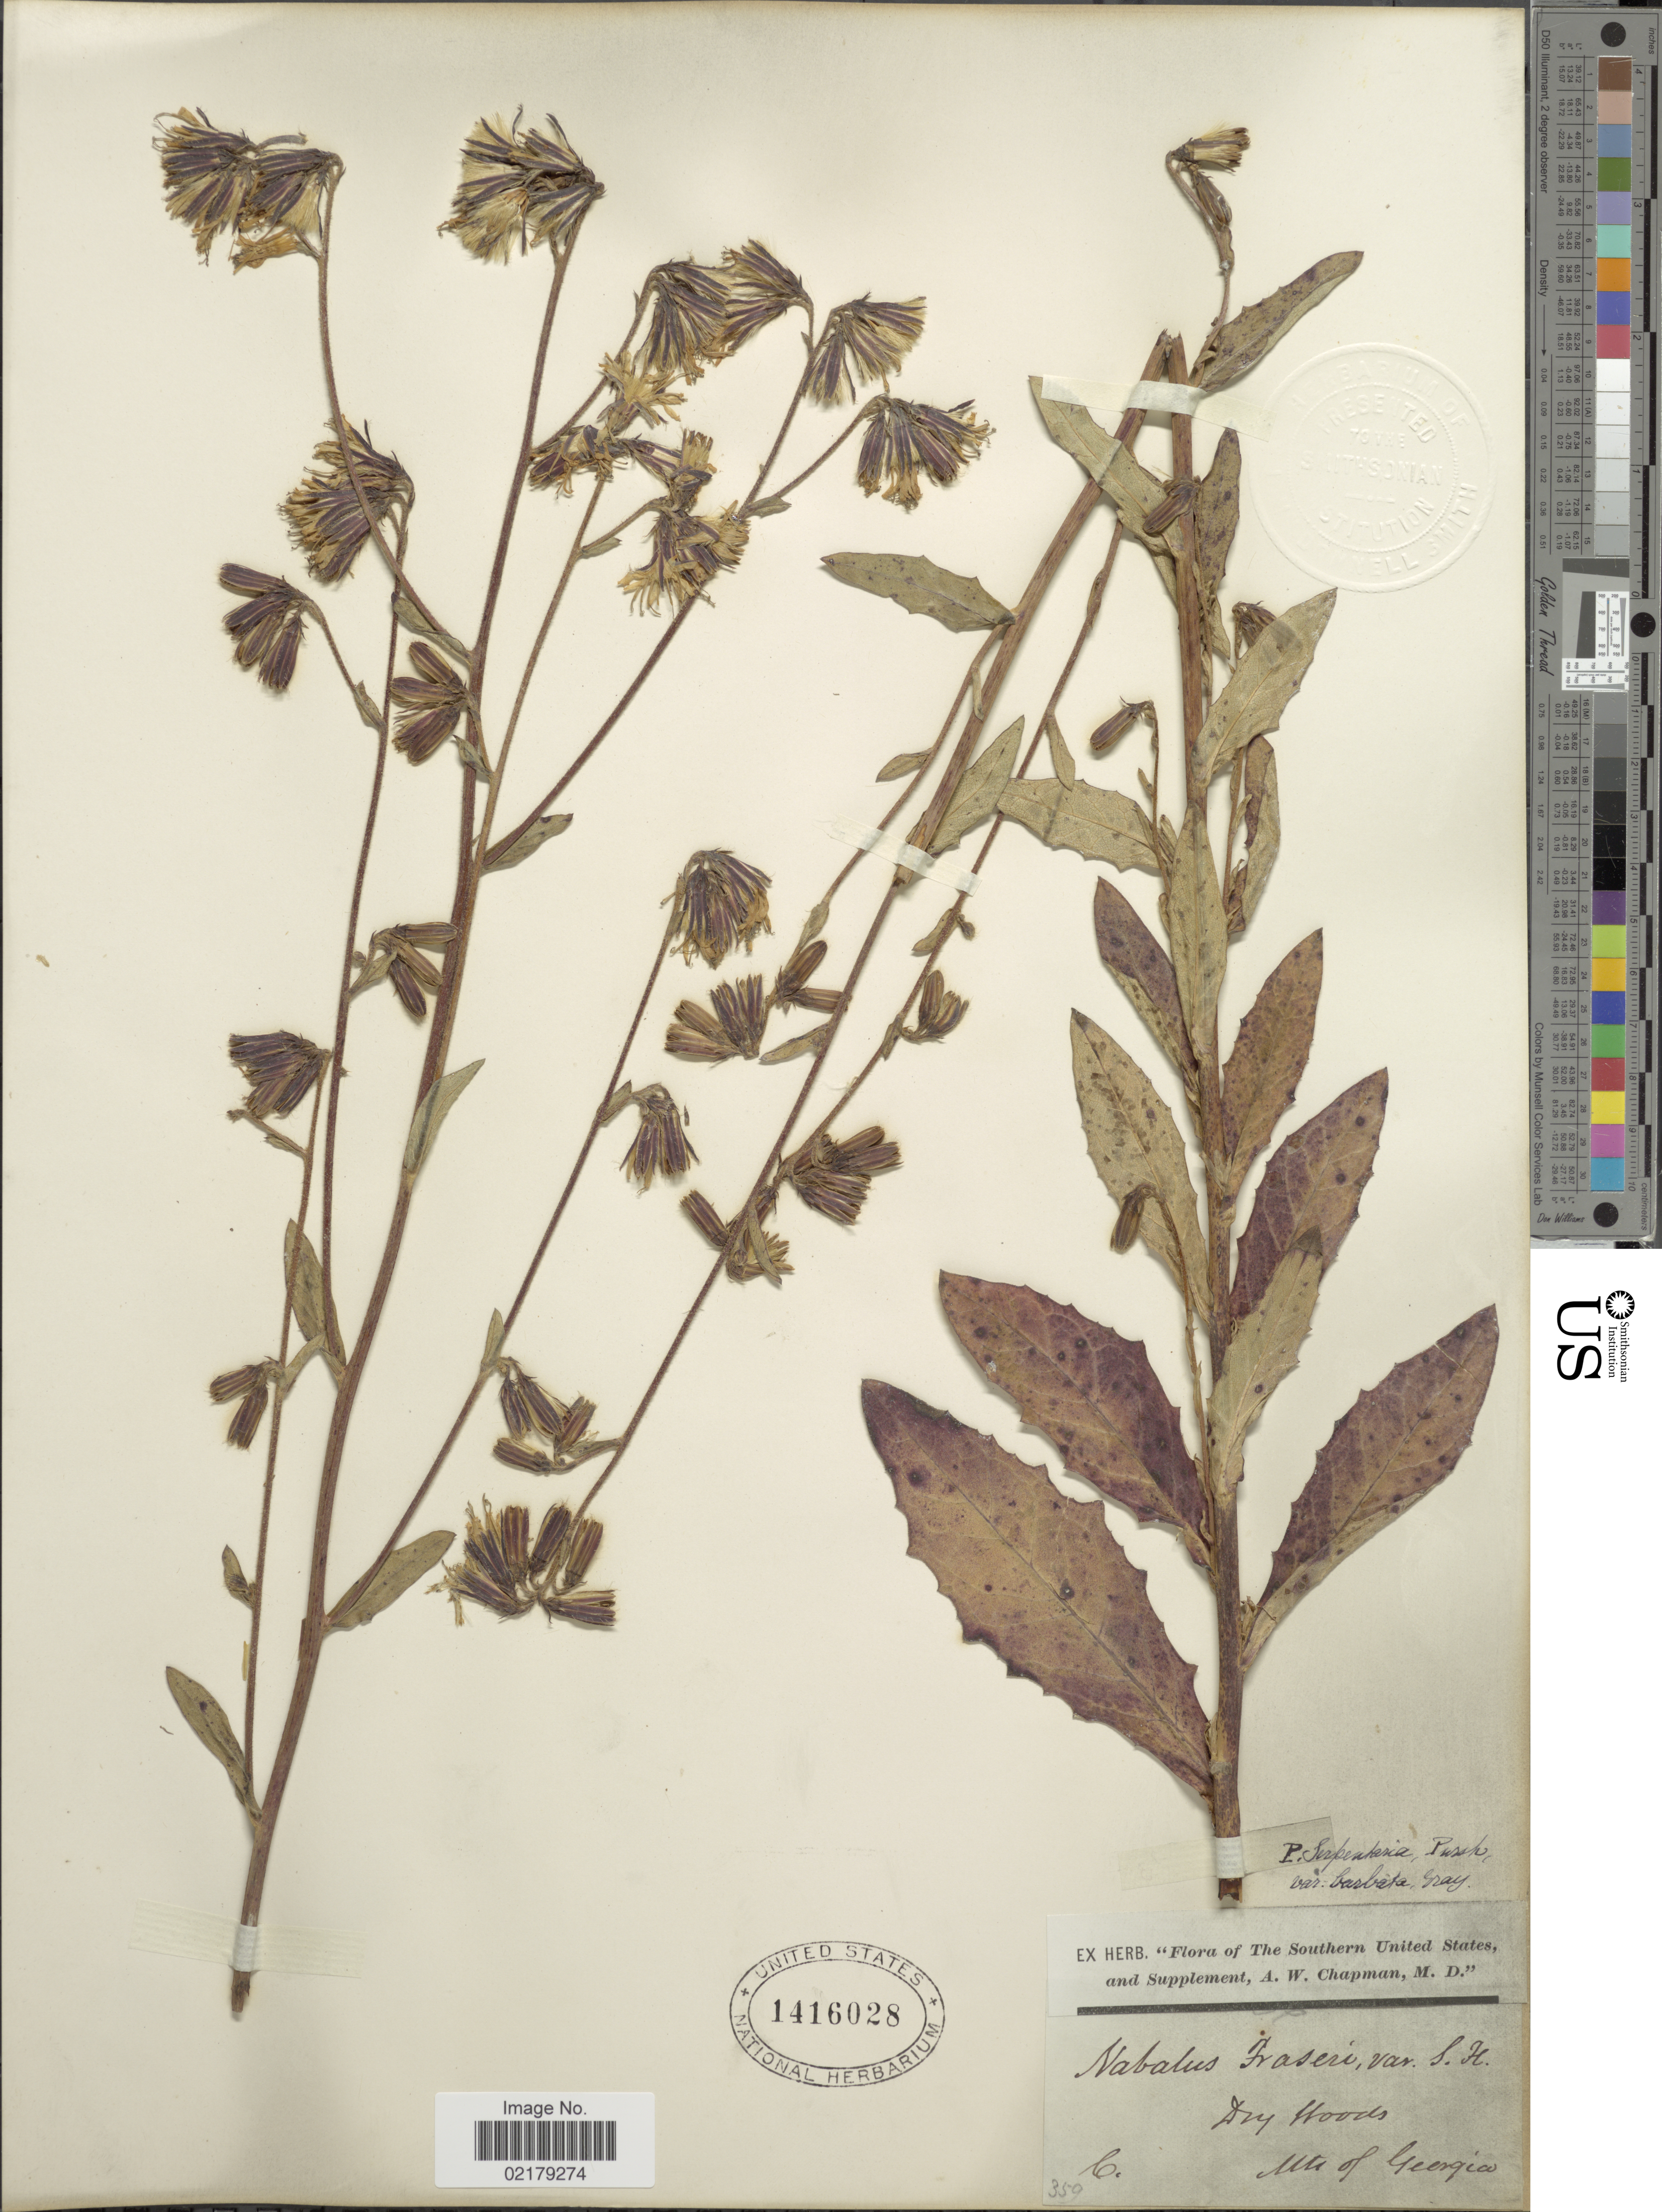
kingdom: Plantae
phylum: Tracheophyta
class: Magnoliopsida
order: Asterales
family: Asteraceae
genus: Nabalus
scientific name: Nabalus serpentarius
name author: (Pursh) Hook.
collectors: A. W. Chapman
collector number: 359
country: United States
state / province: Georgia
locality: The Southern United States and Supllement, Dry woods, Mts of Georgia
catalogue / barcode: US 1416028